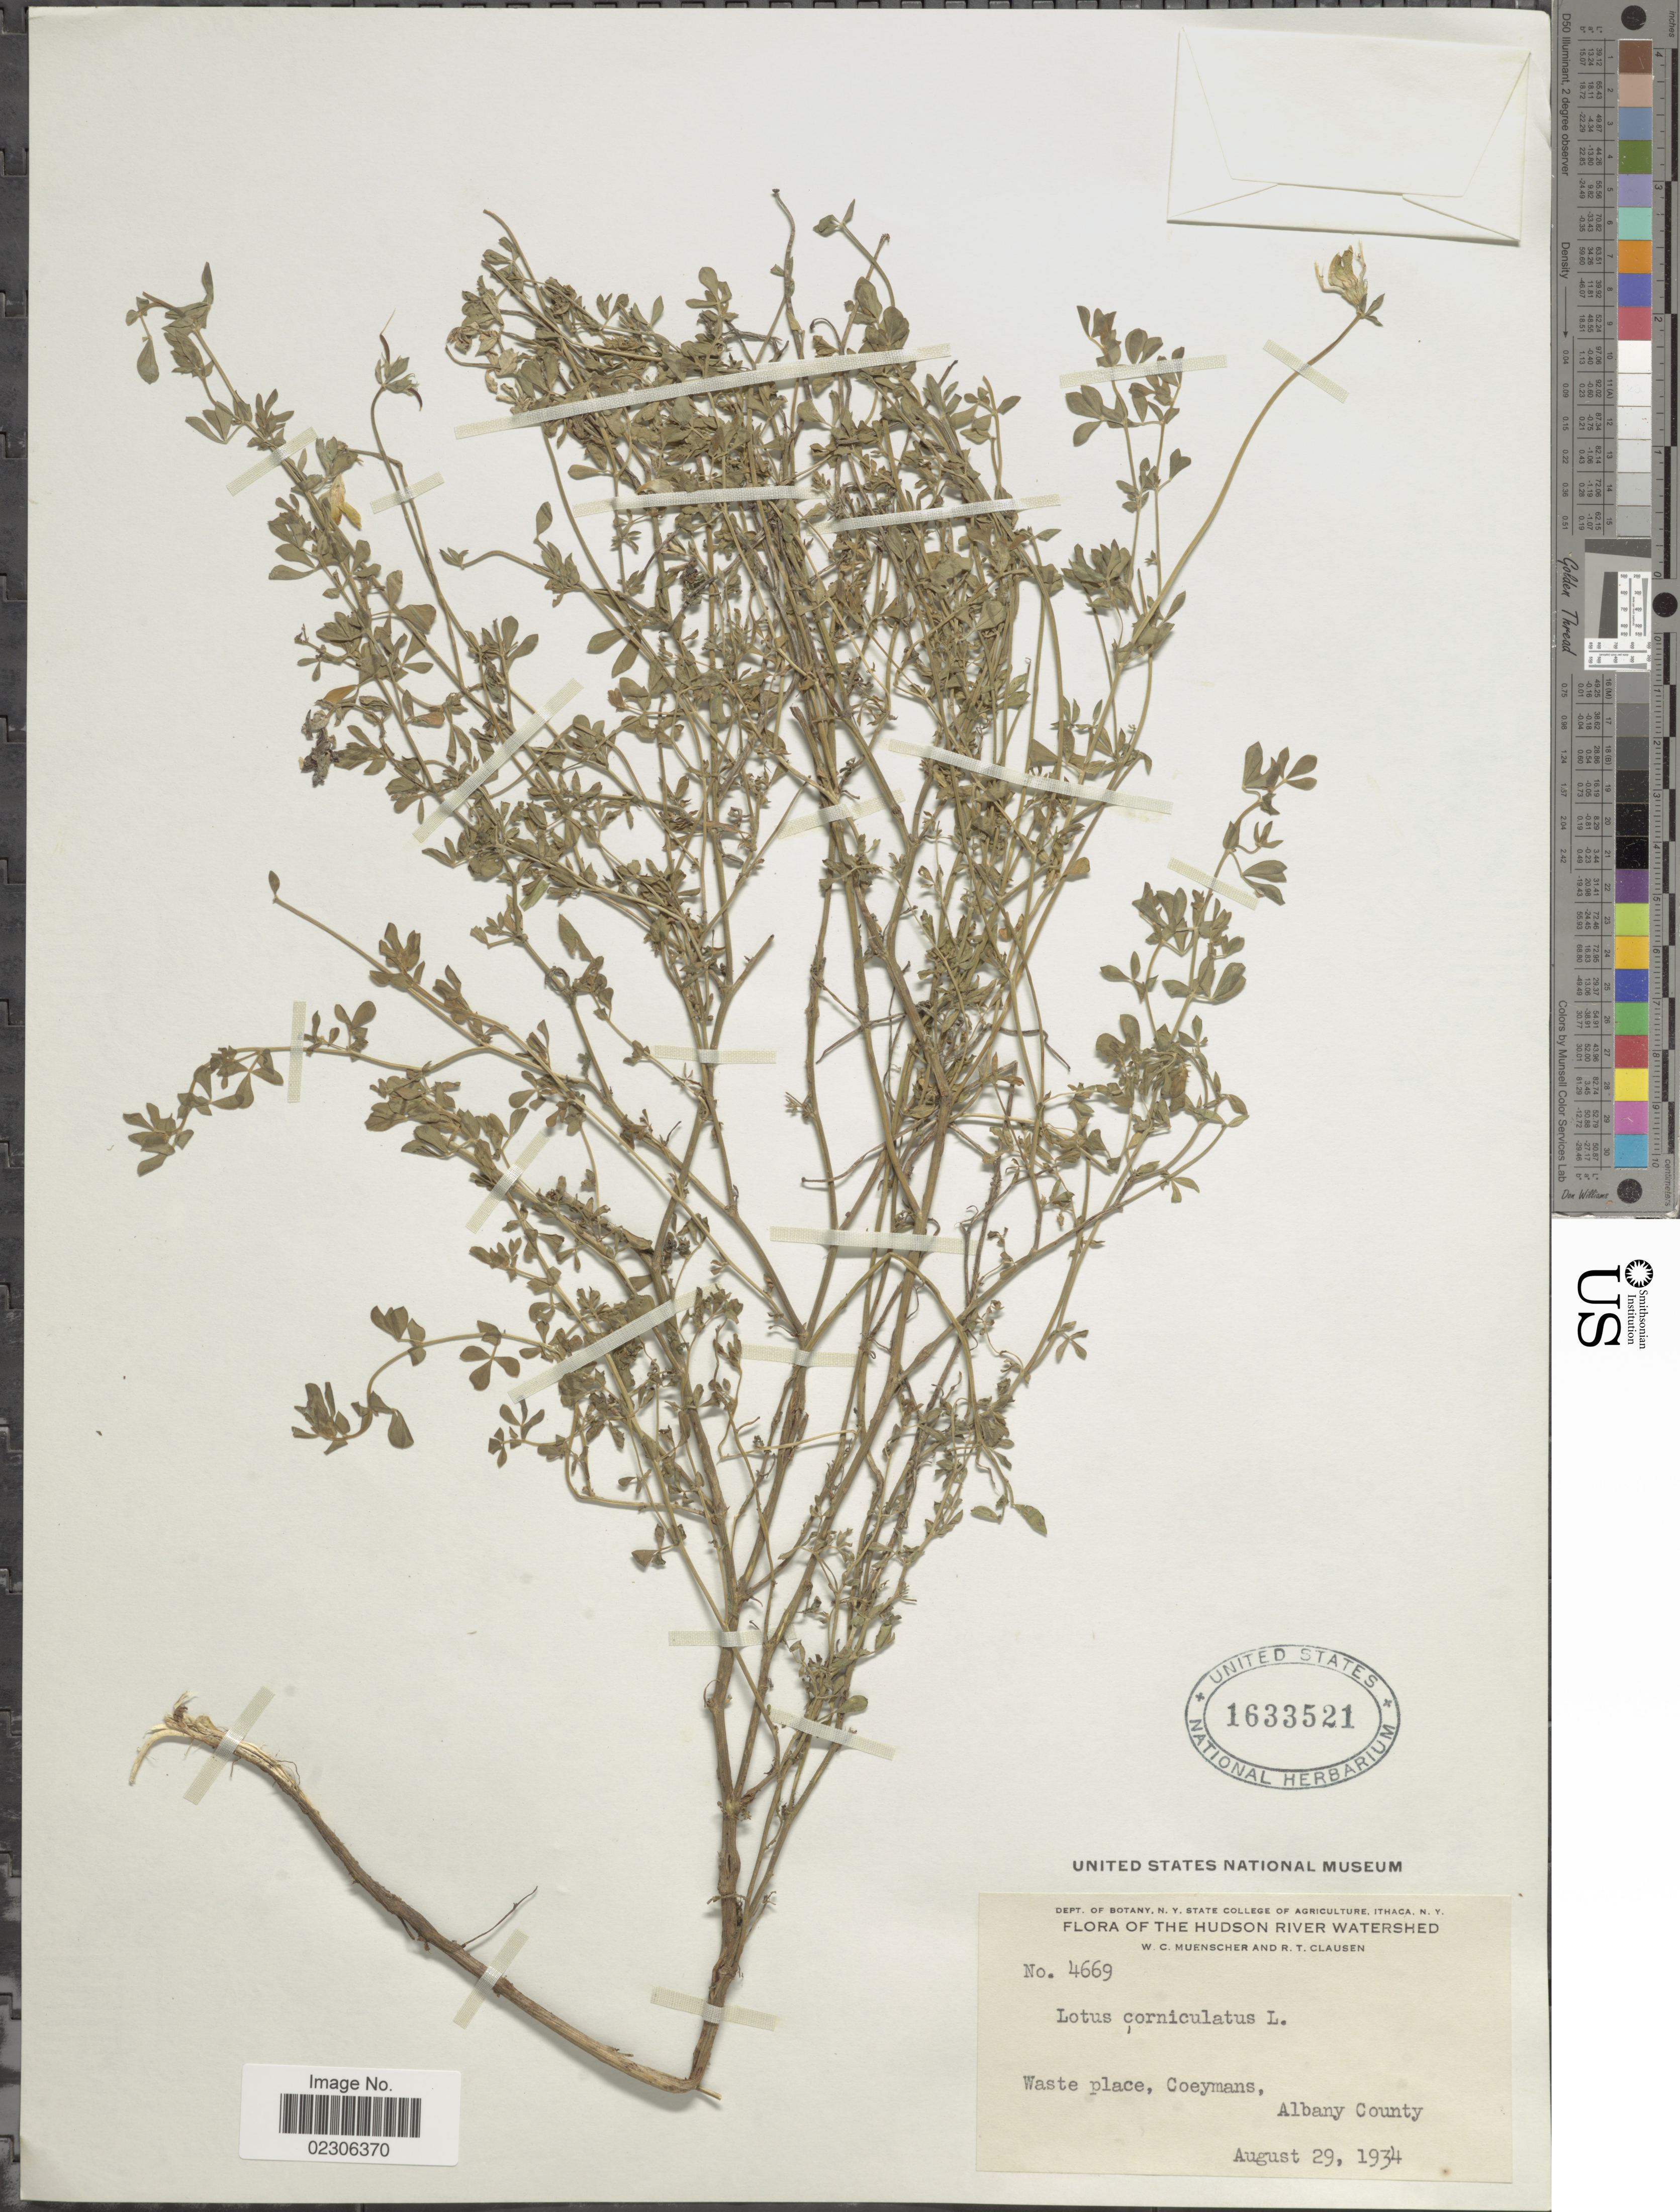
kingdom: Plantae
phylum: Tracheophyta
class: Magnoliopsida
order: Fabales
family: Fabaceae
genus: Lotus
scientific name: Lotus corniculatus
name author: L.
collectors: W. Muenscher & R. T. Clausen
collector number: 4669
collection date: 1934-08-29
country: United States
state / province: New York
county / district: Albany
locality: The Hudson River Watershed, Waste place, Coeymans, Albany County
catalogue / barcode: US 1633521